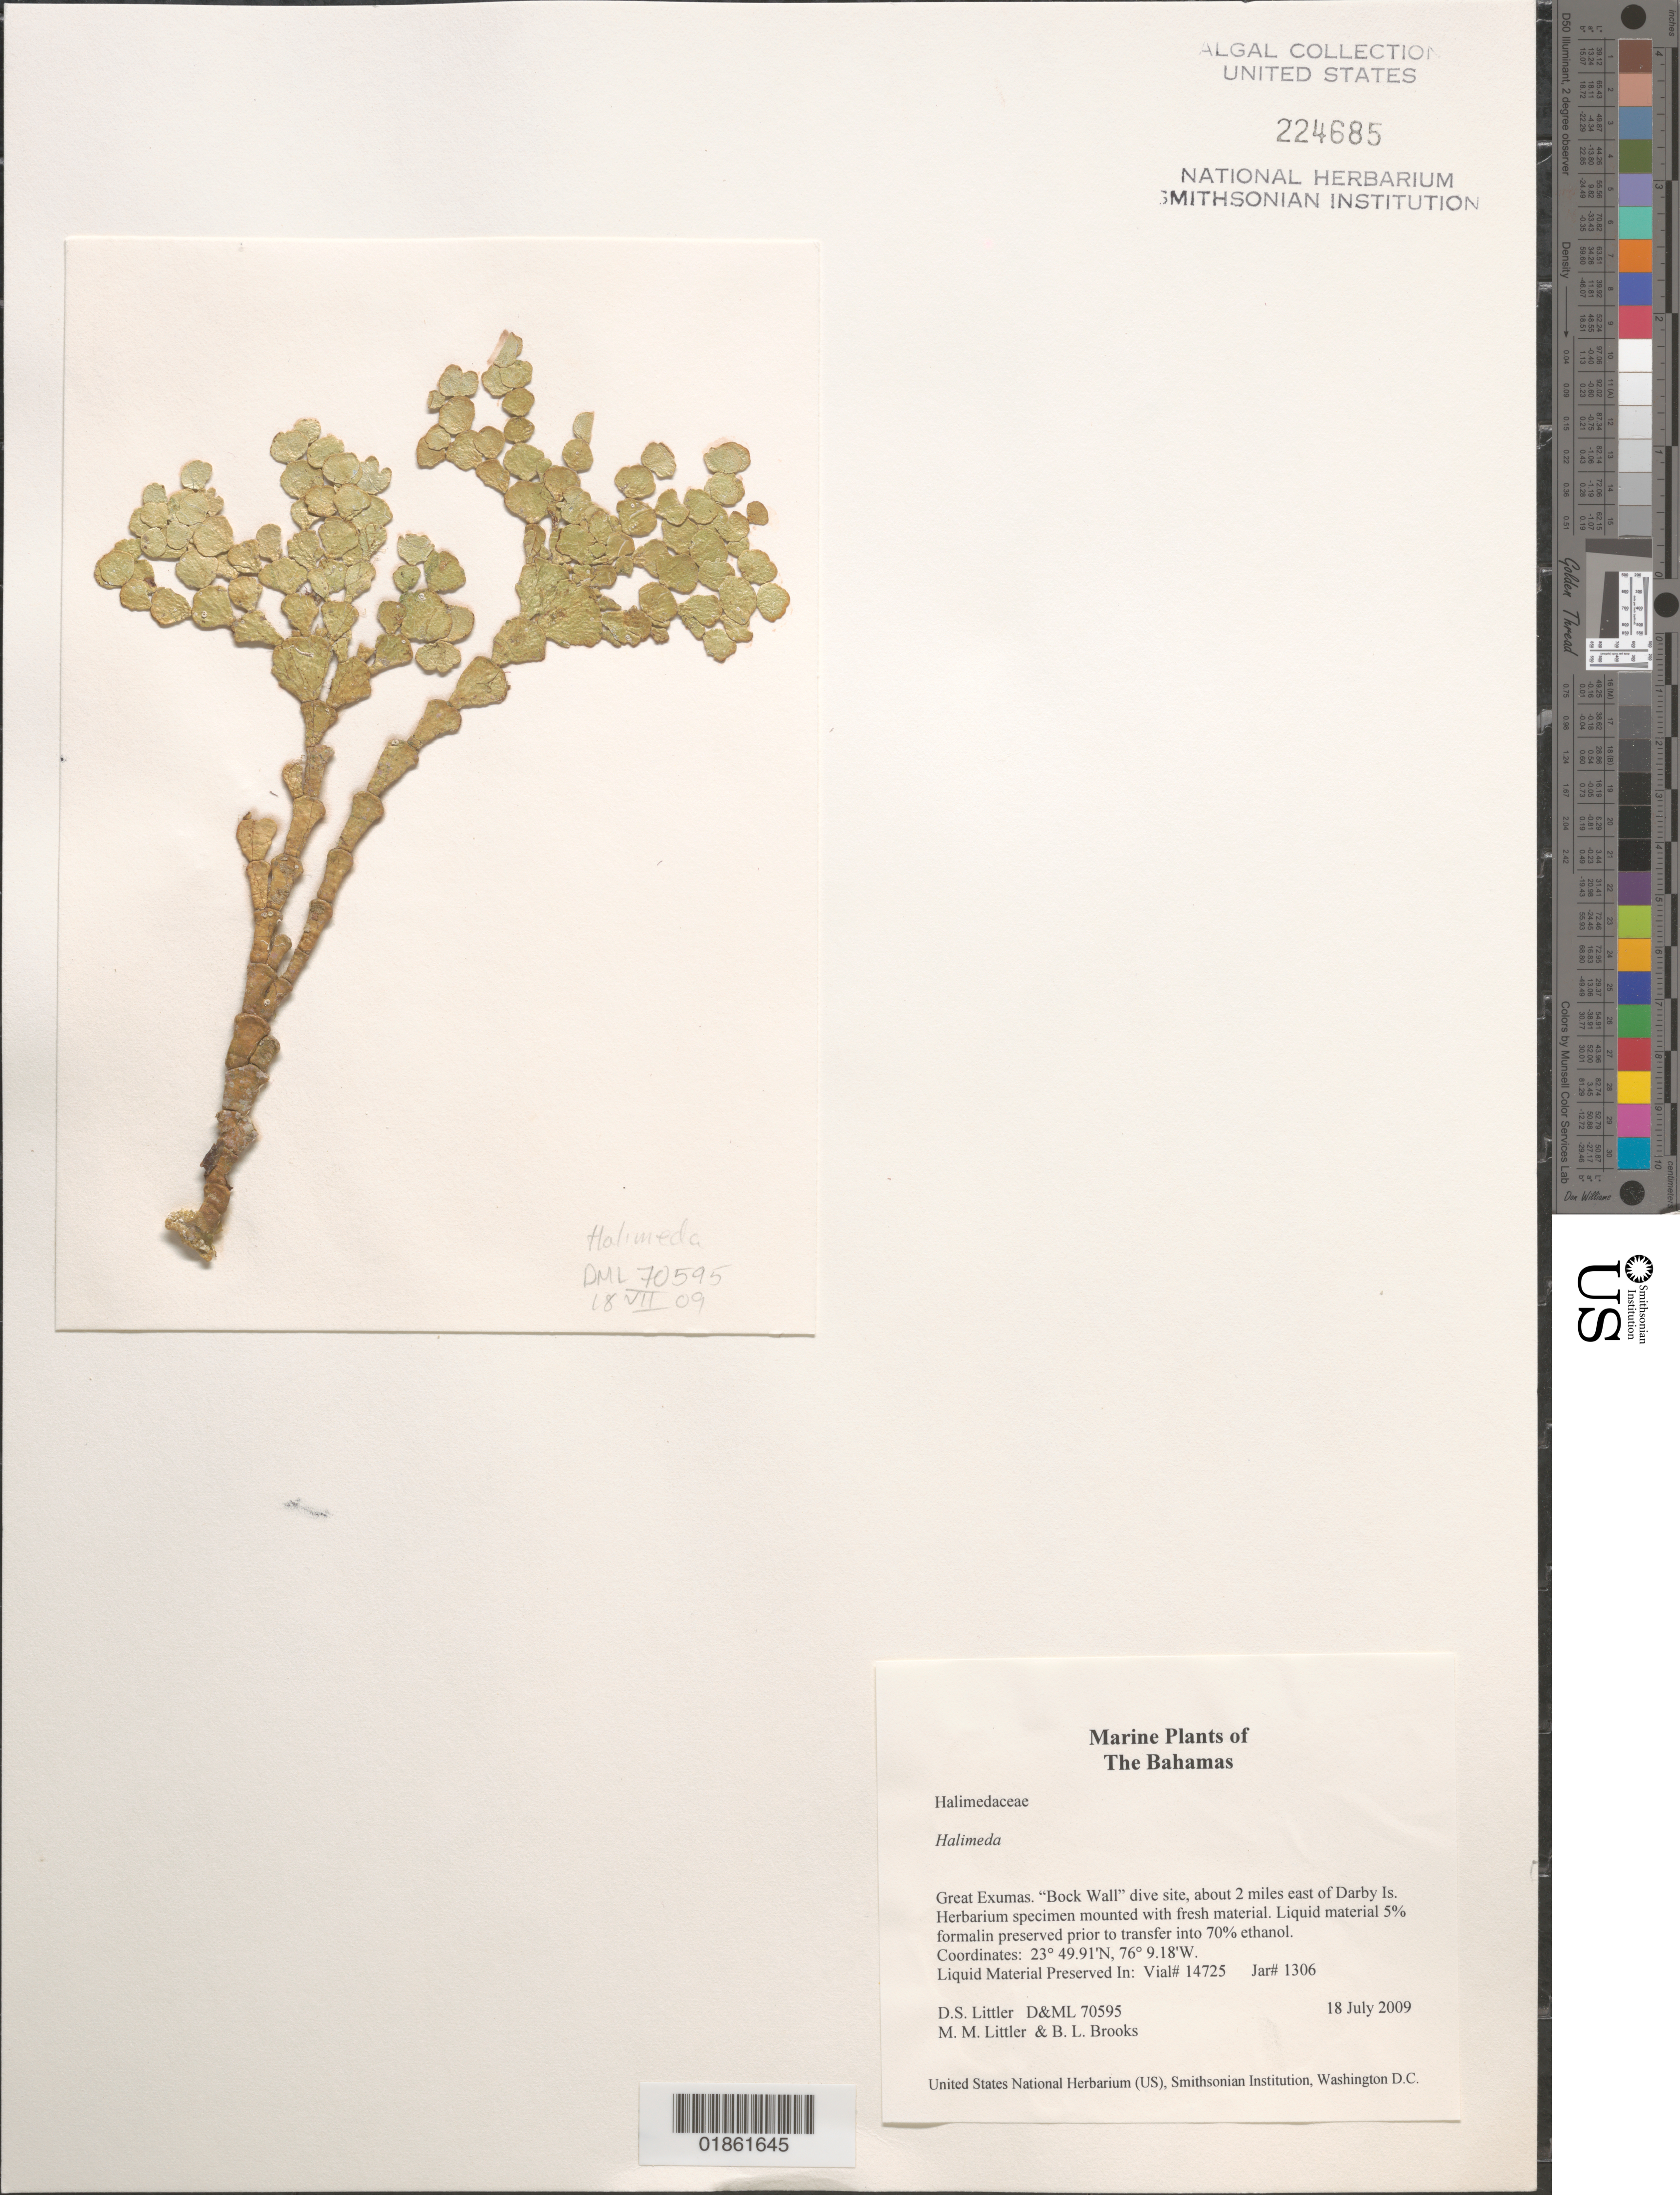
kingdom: Plantae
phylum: Chlorophyta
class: Ulvophyceae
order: Bryopsidales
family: Halimedaceae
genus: Halimeda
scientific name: Halimeda lacrimosa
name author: M. Howe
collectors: D. S. Littler & M. M. Littler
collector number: D&ML 70595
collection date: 2009-07-18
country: Bahamas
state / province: Black Point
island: Darby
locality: Exumas. E of Darby Is. Bock Wall dive site.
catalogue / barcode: US 224685